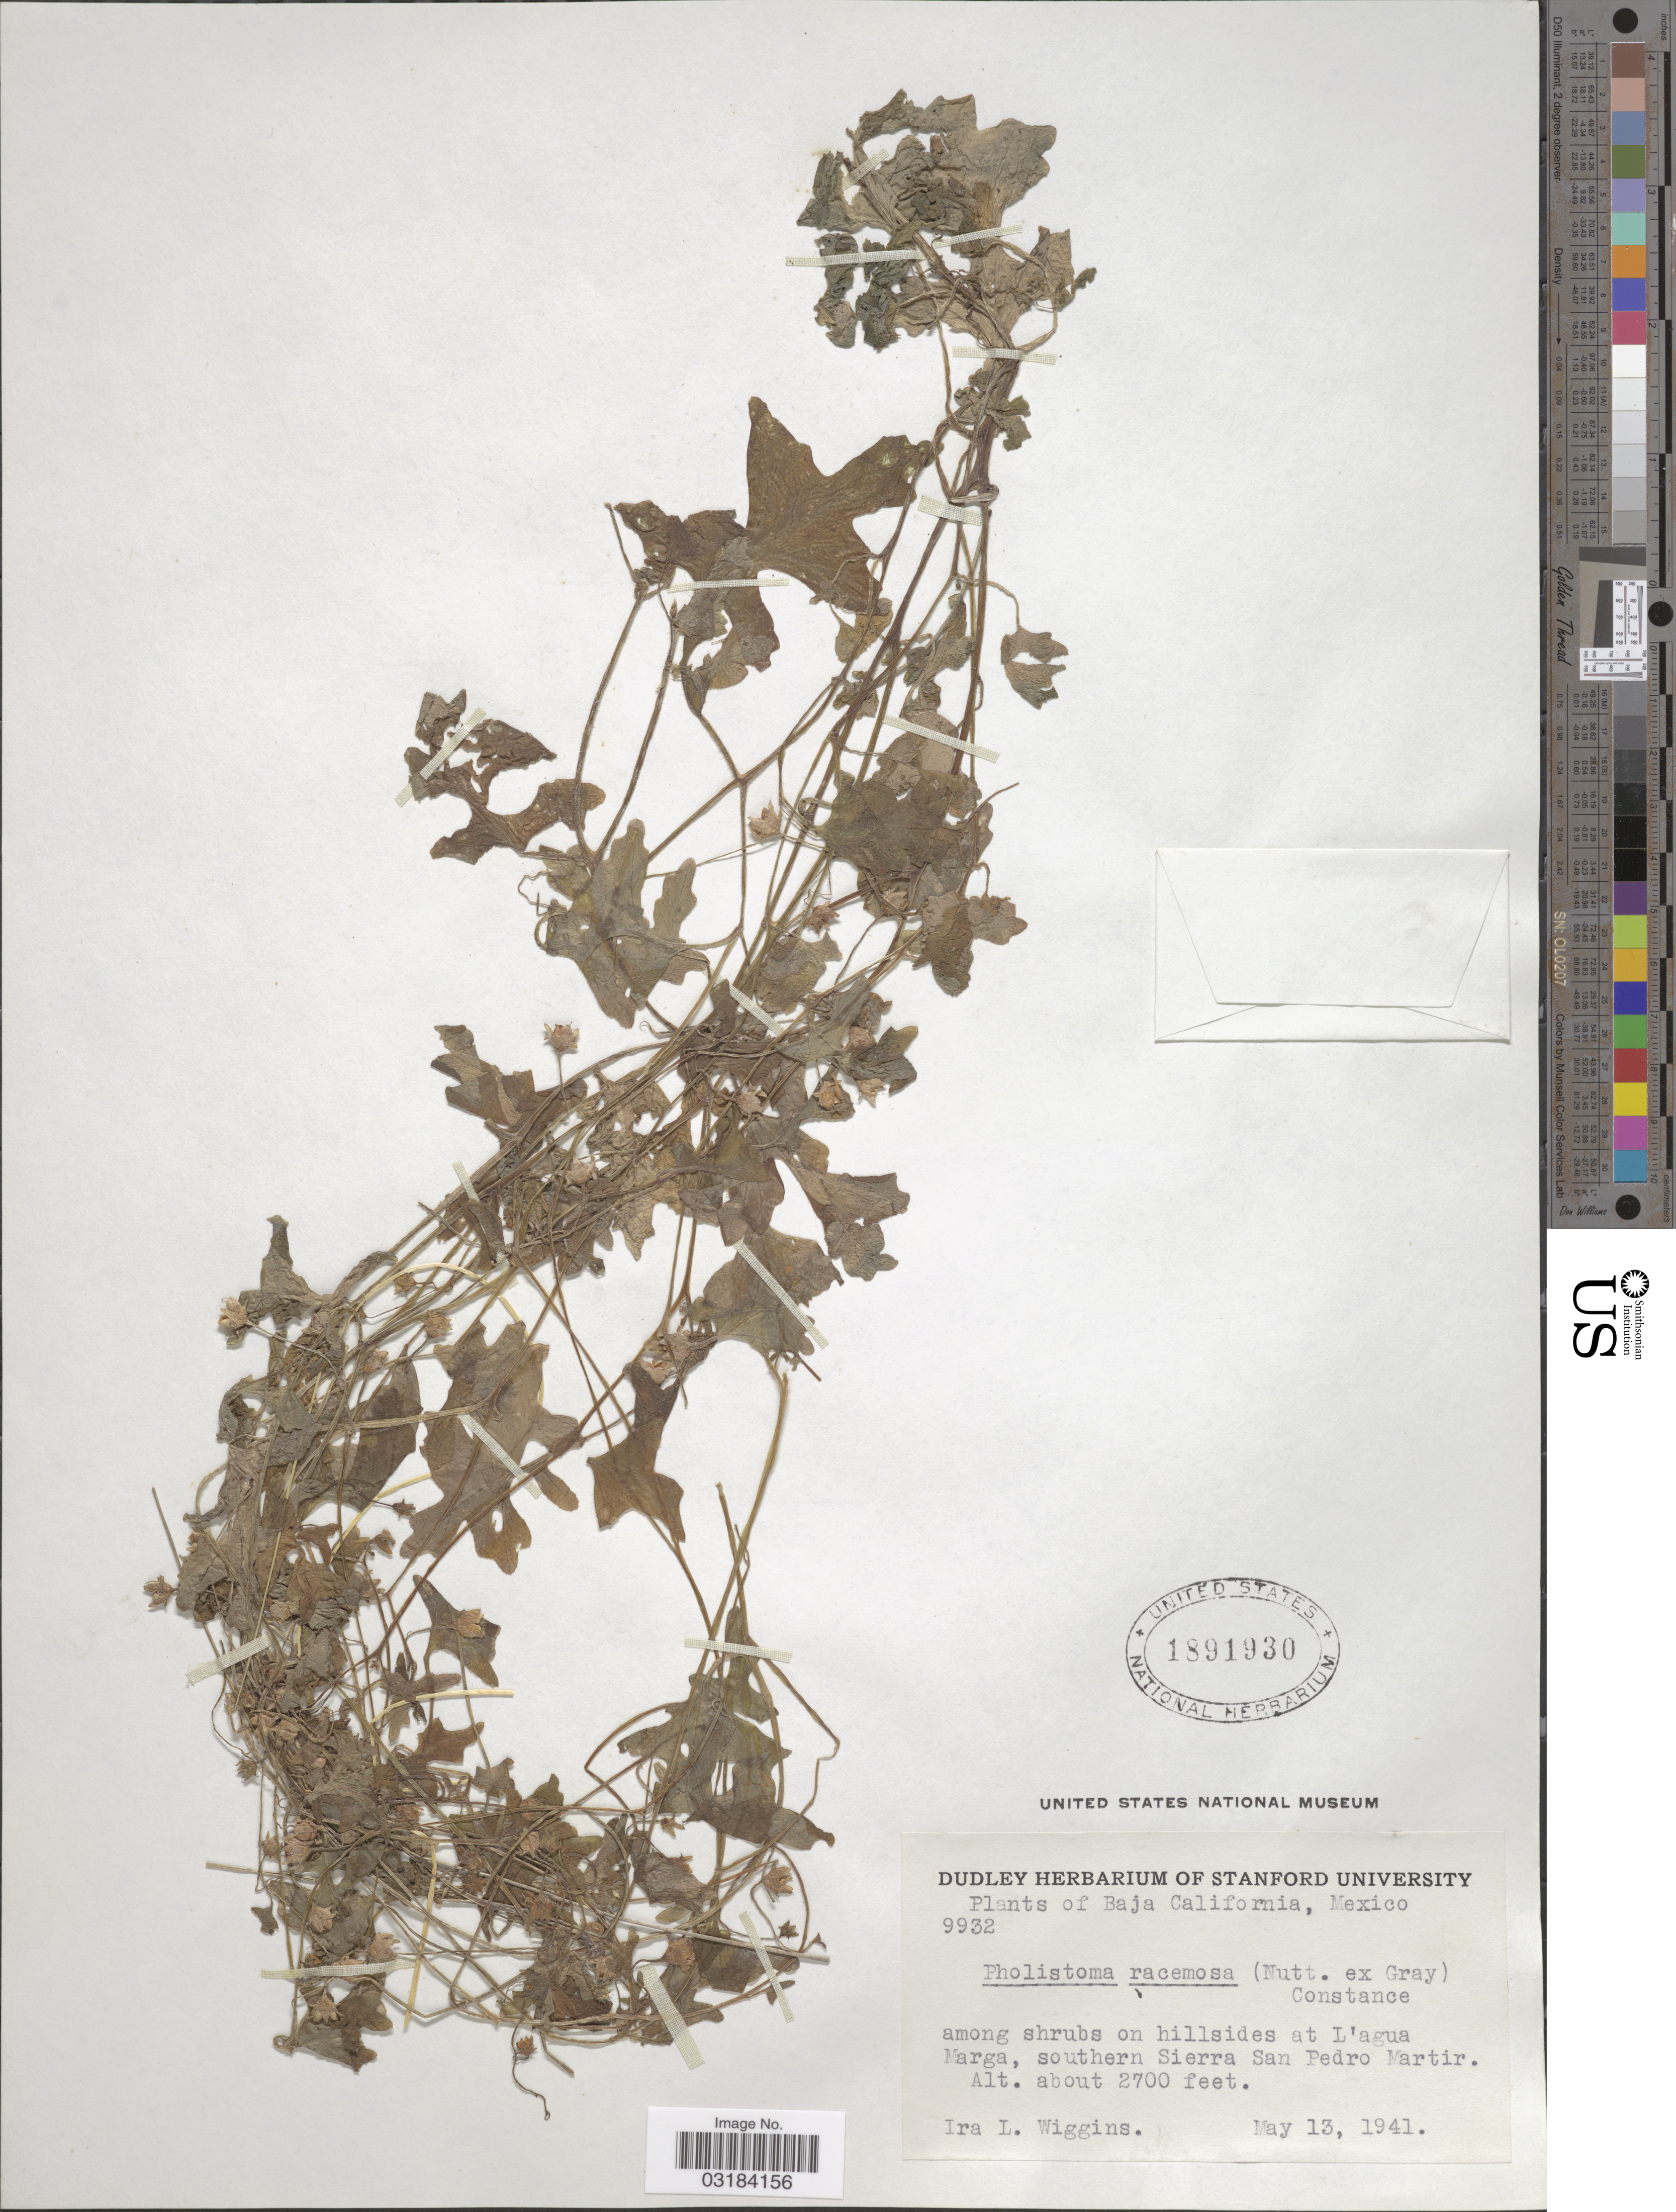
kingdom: Plantae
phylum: Tracheophyta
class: Magnoliopsida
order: Boraginales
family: Hydrophyllaceae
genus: Pholistoma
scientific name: Pholistoma racemosum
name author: (Nutt. ex A. Gray) Constance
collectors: I. L. Wiggins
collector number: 9932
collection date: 1941-05-13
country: Mexico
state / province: Baja California Norte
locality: Among shrubs on hillsides at L'agua Marga, southern Sierra San Pedro Martir.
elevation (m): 823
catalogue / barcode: US 1891930